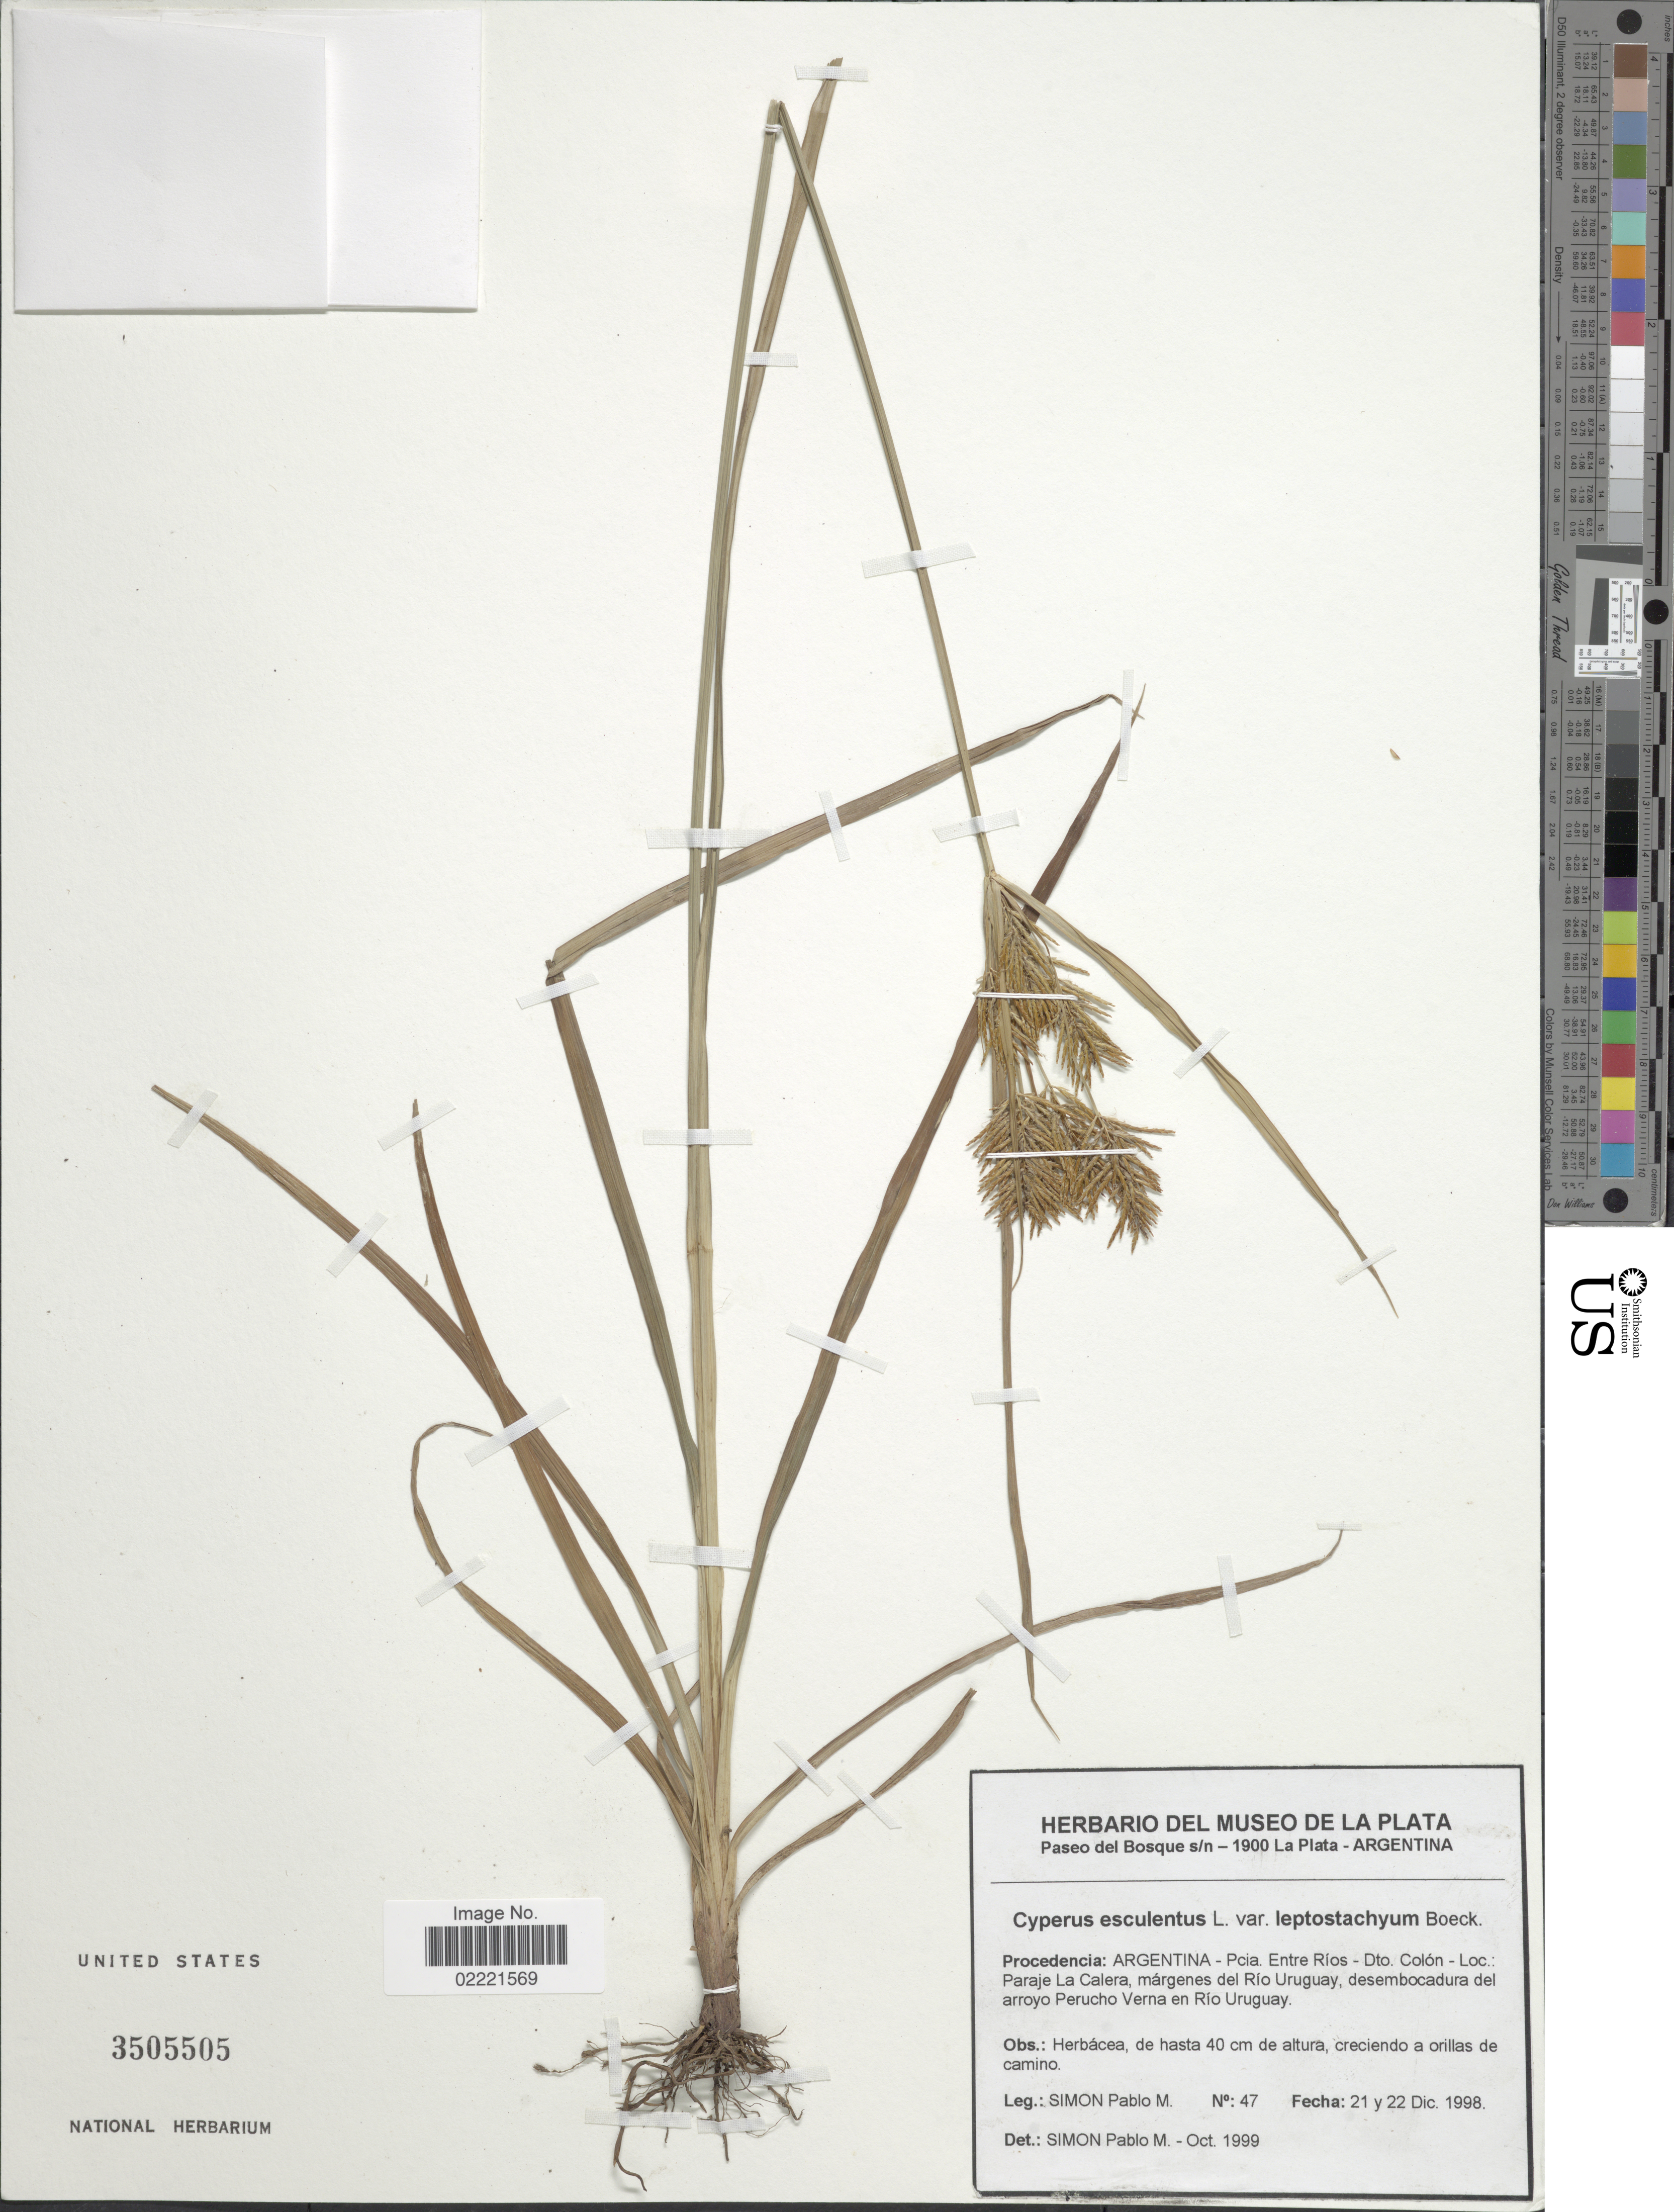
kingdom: Plantae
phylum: Tracheophyta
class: Liliopsida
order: Poales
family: Cyperaceae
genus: Cyperus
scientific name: Cyperus esculentus var. leptostachyus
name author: Boeckeler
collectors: P. M. Simón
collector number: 47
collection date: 1998-12-21/1998-12-22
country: Argentina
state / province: Entre Rios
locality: Procendencia: Argentina, Pcia. Entre Rios, Dto. Colon, Paraje La Calera, margenes del Rio Uruguay, desembocadura del arroyo Perucho Verna en Rio Uruguay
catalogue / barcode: US 3505505